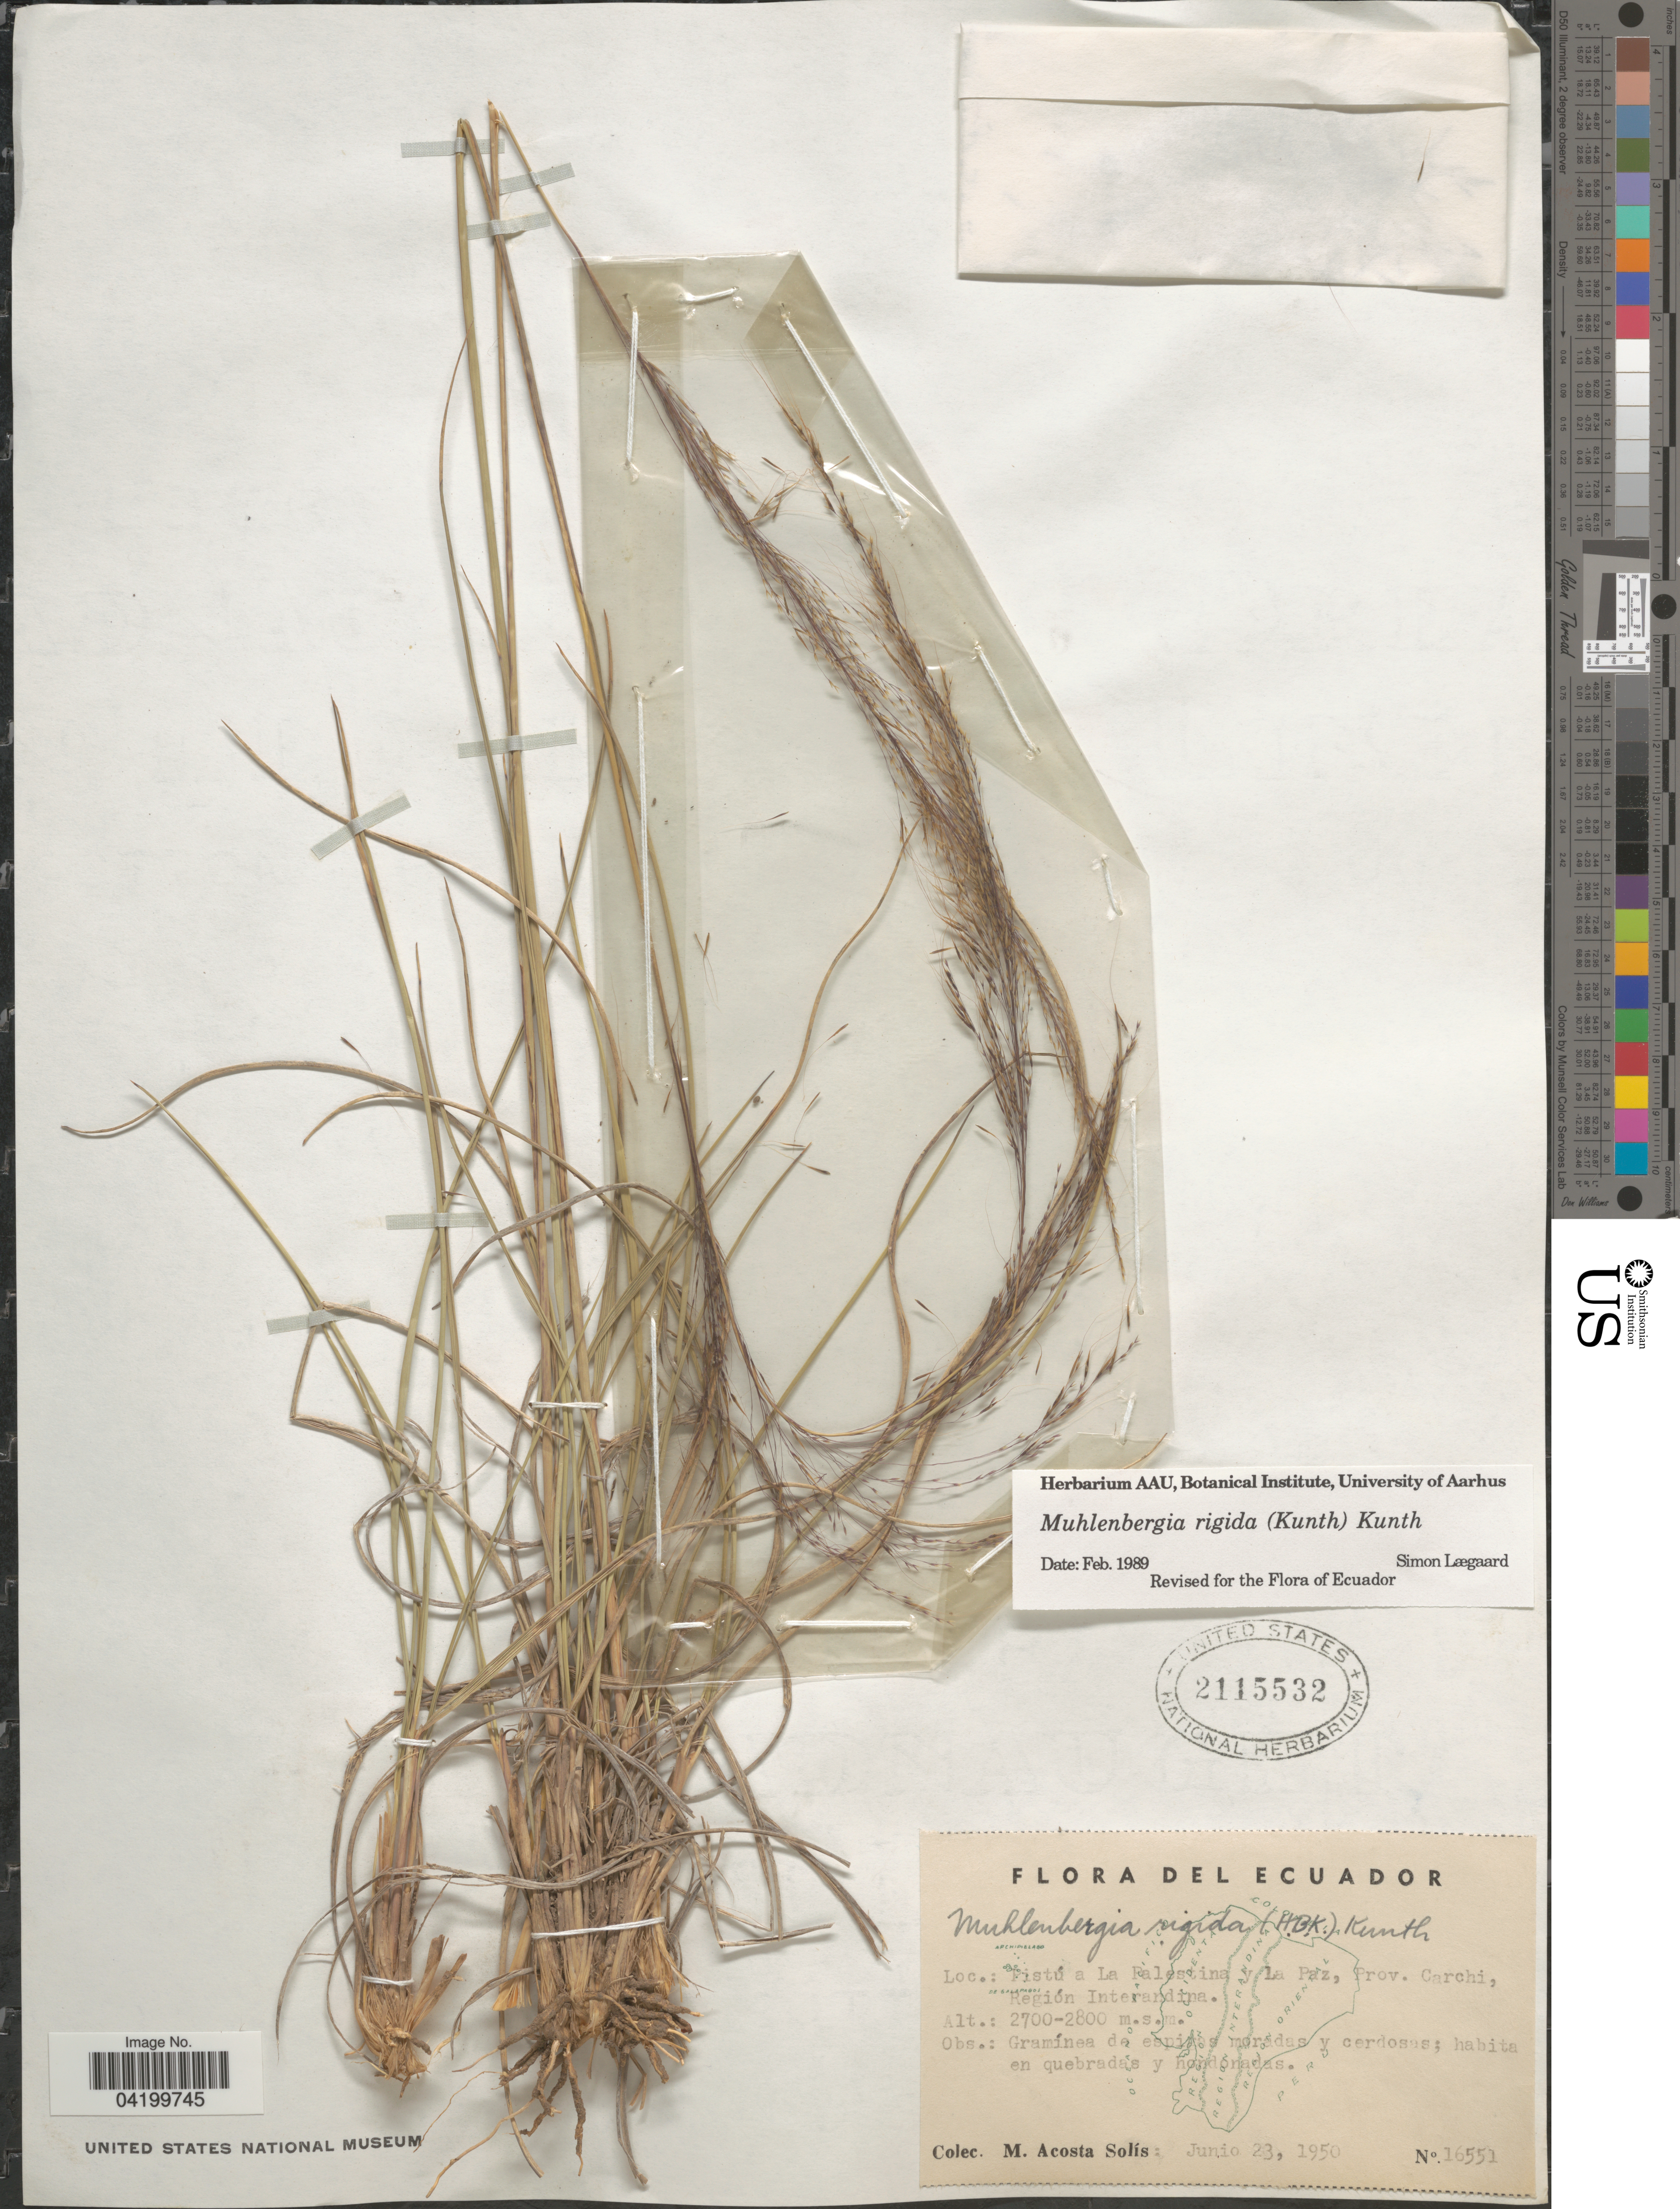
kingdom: Plantae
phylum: Tracheophyta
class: Liliopsida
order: Poales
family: Poaceae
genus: Muhlenbergia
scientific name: Muhlenbergia rigida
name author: (Kunth) Kunth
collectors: M. Acosta Solis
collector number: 16551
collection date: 1950-06-23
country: Ecuador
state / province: Carchi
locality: Pistú a La Palestina y la Paz, Región Interandina.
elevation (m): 2700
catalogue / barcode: US 2115532